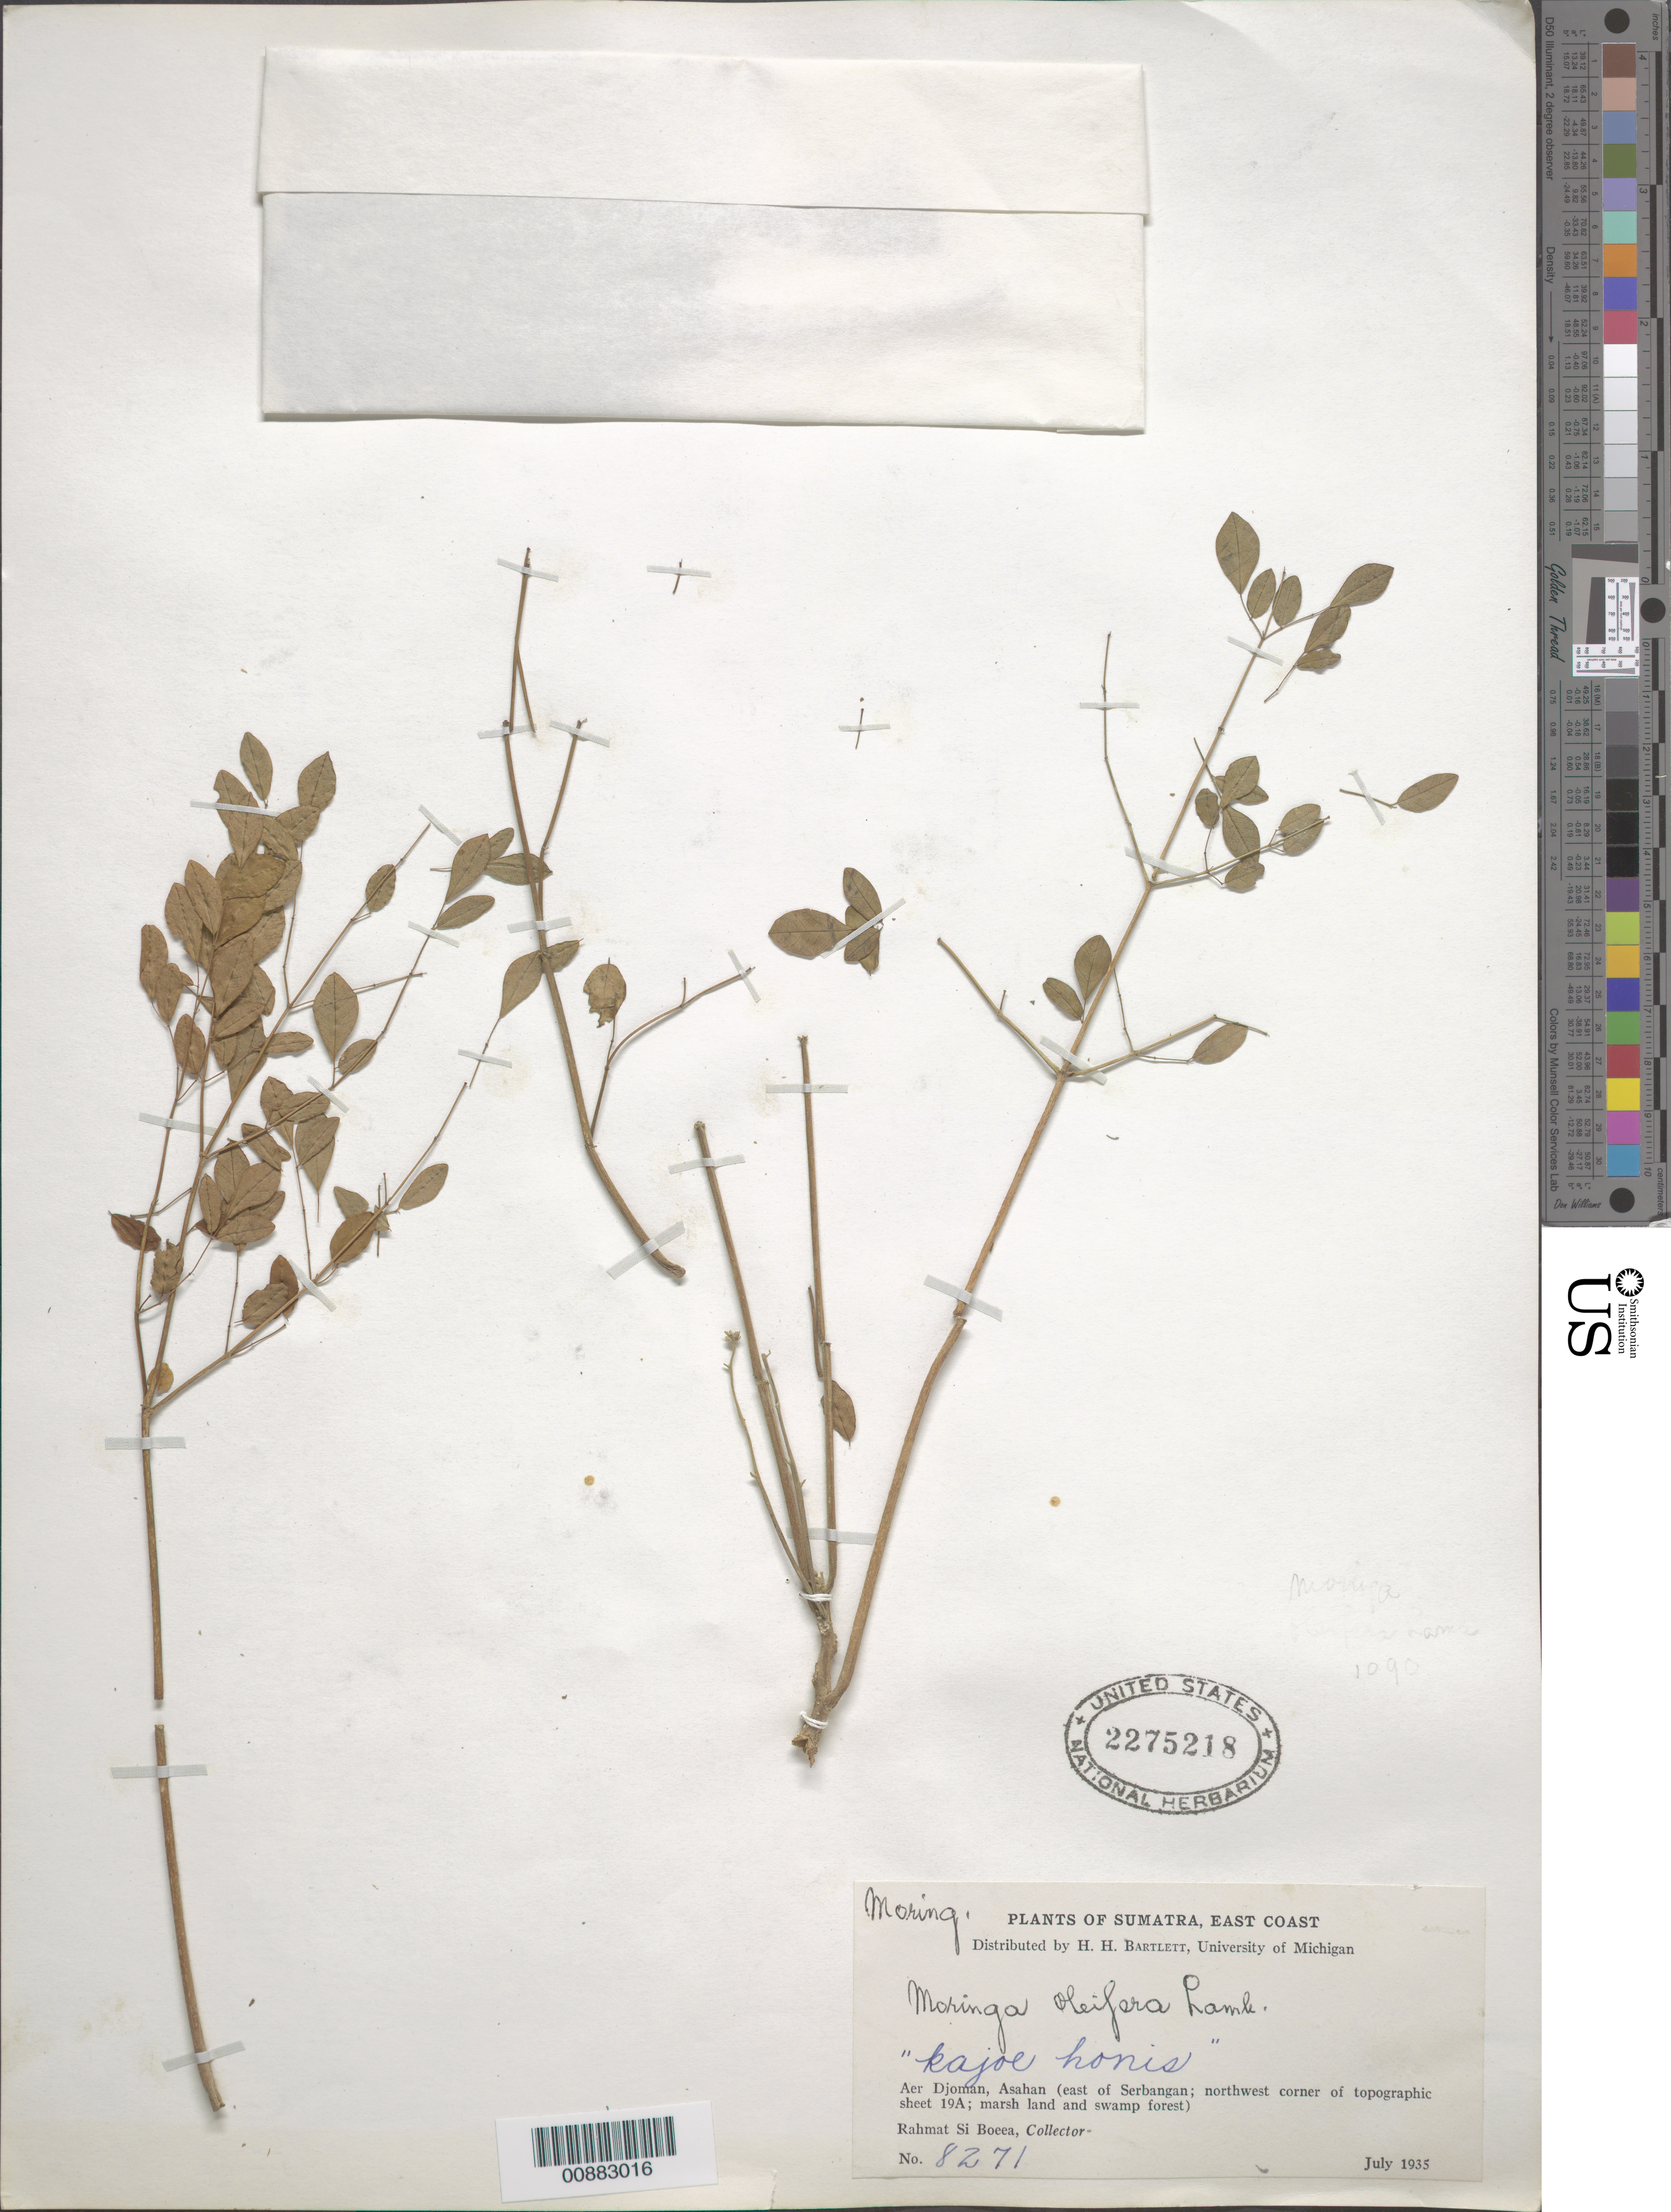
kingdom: Plantae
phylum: Tracheophyta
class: Magnoliopsida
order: Brassicales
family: Moringaceae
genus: Moringa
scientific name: Moringa oleifera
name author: Lam.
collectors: Rahmat Si Boeea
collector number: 8271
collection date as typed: Jul 1935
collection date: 1935-07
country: Indonesia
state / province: Sumatra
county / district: Aceh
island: Sumatra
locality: Aer Djoman, Asahan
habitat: marsh land and swamp forest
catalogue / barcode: US 2275218